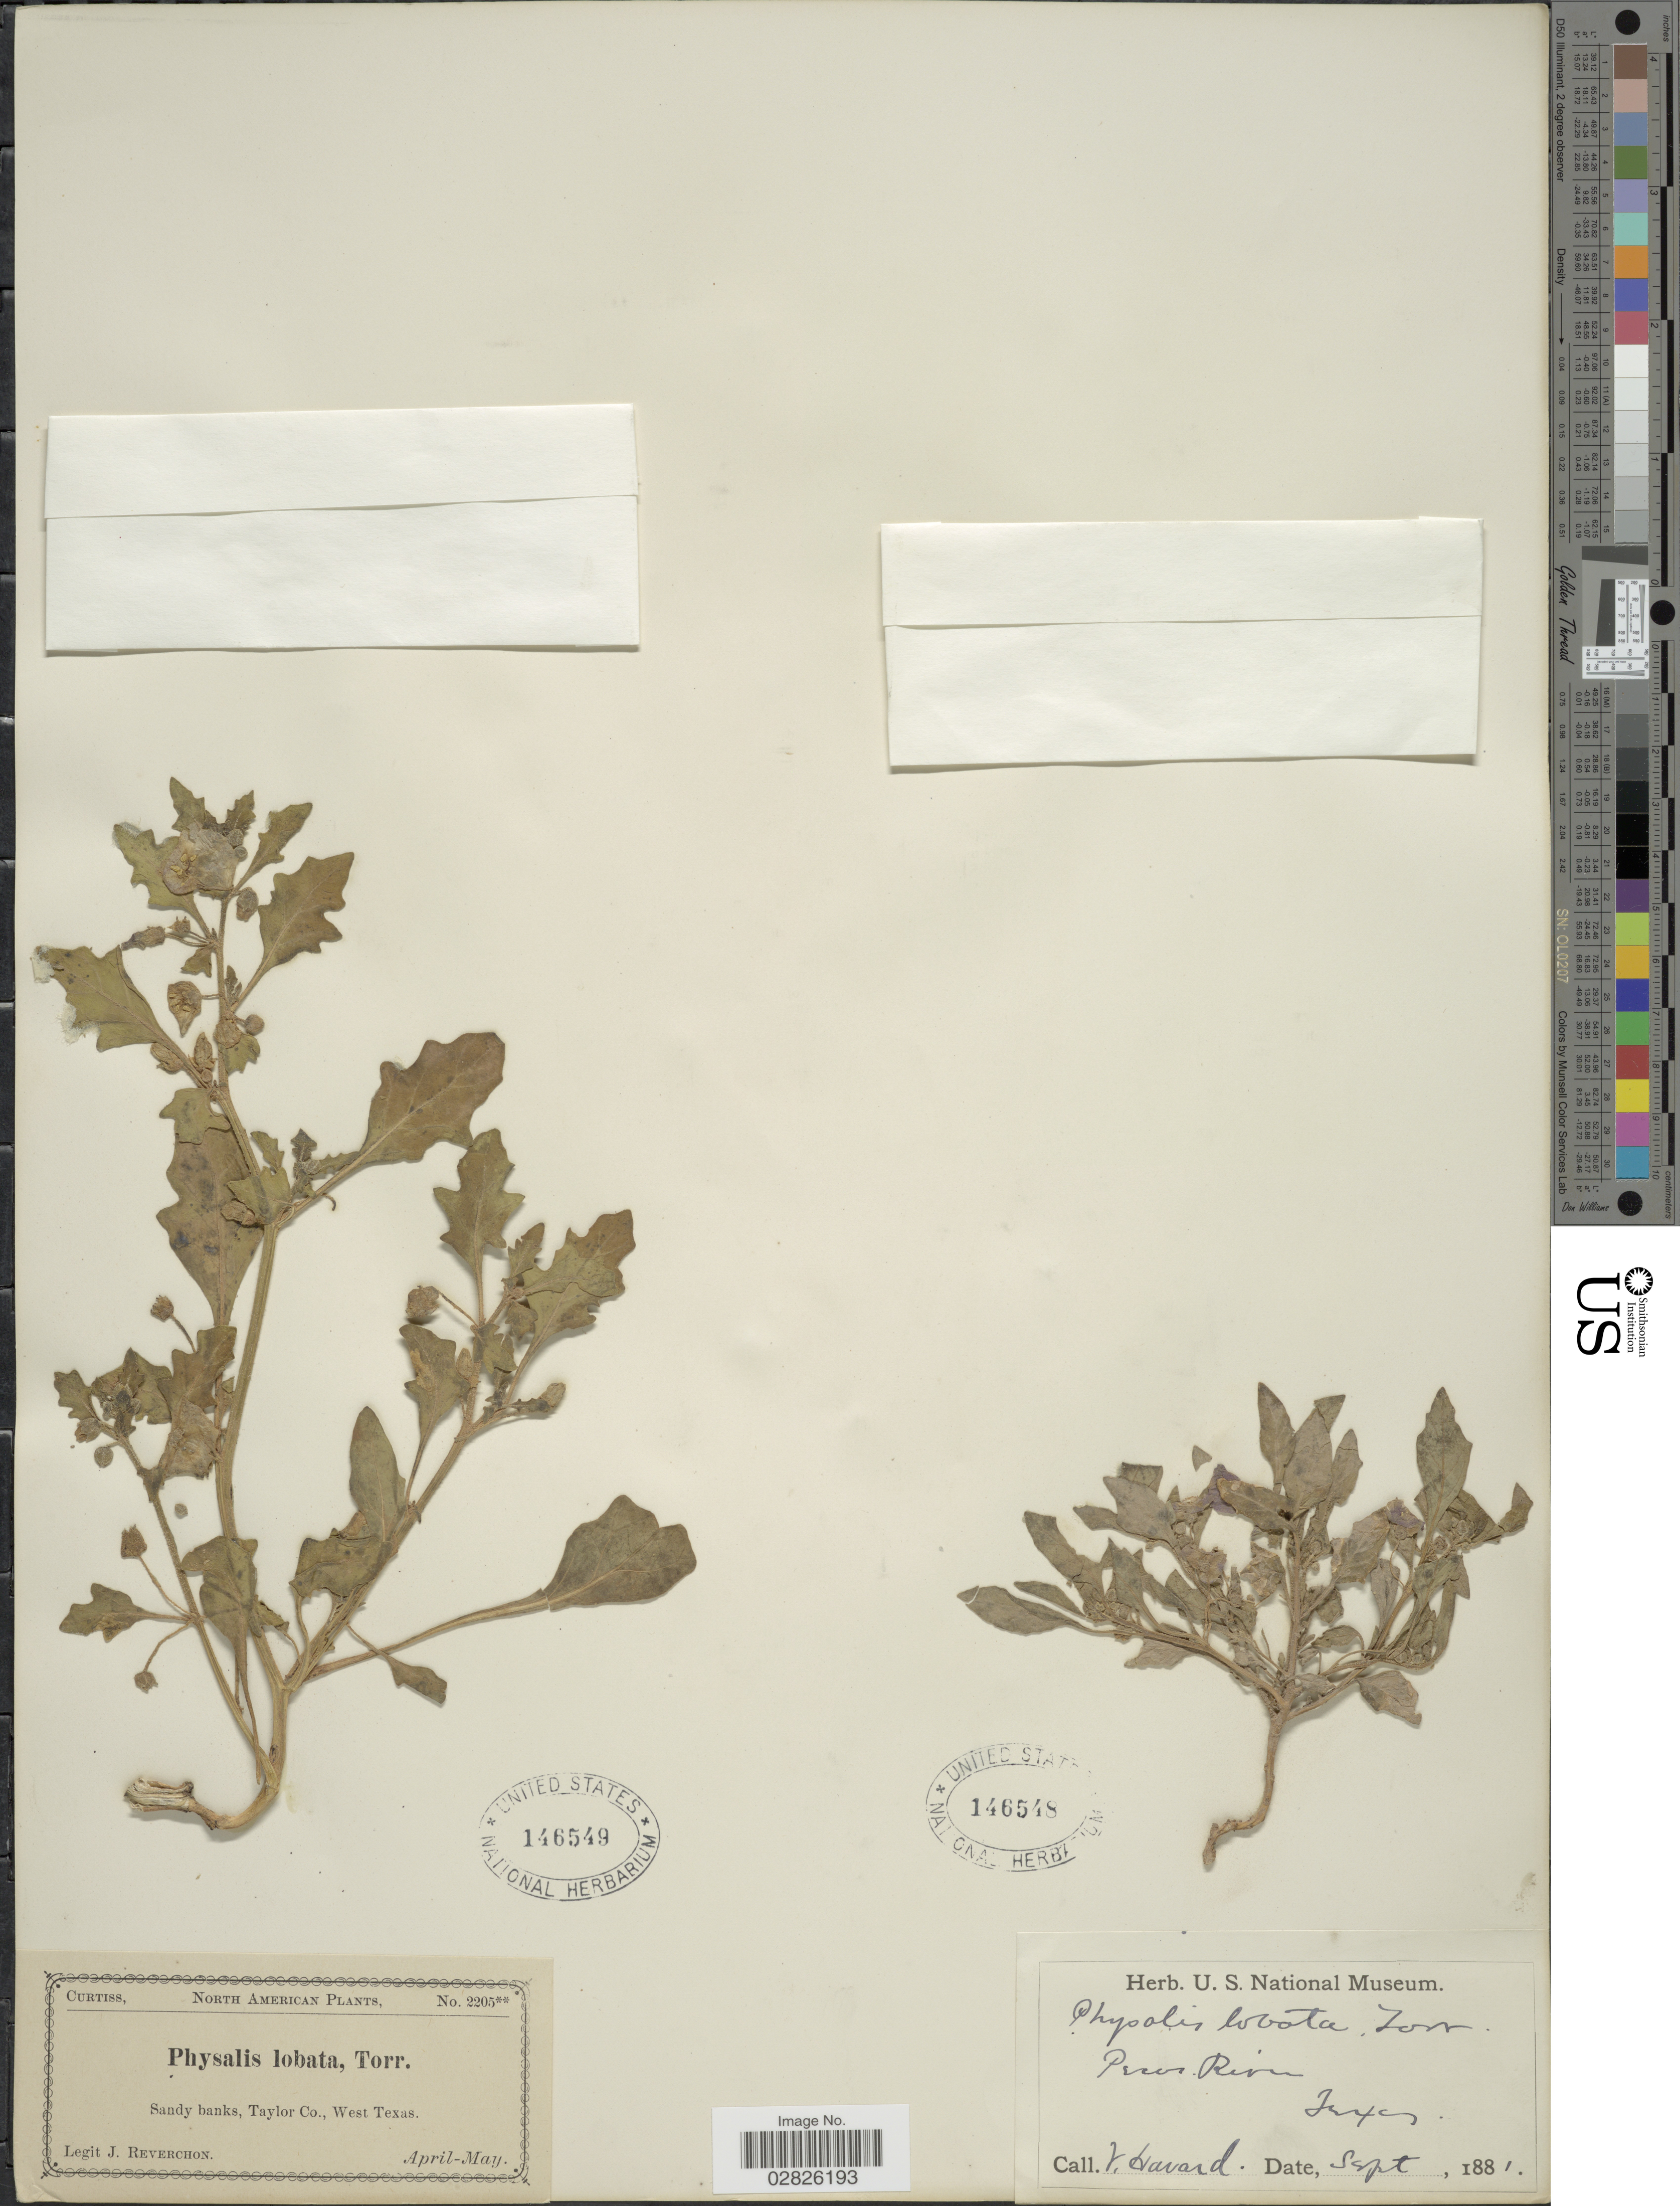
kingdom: Plantae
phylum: Tracheophyta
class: Magnoliopsida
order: Solanales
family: Solanaceae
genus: Quincula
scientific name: Quincula lobata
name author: (Torr.) Raf.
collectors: V. Havard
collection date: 1881-09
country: United States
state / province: Texas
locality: Pecos River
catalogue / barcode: US 146548-2